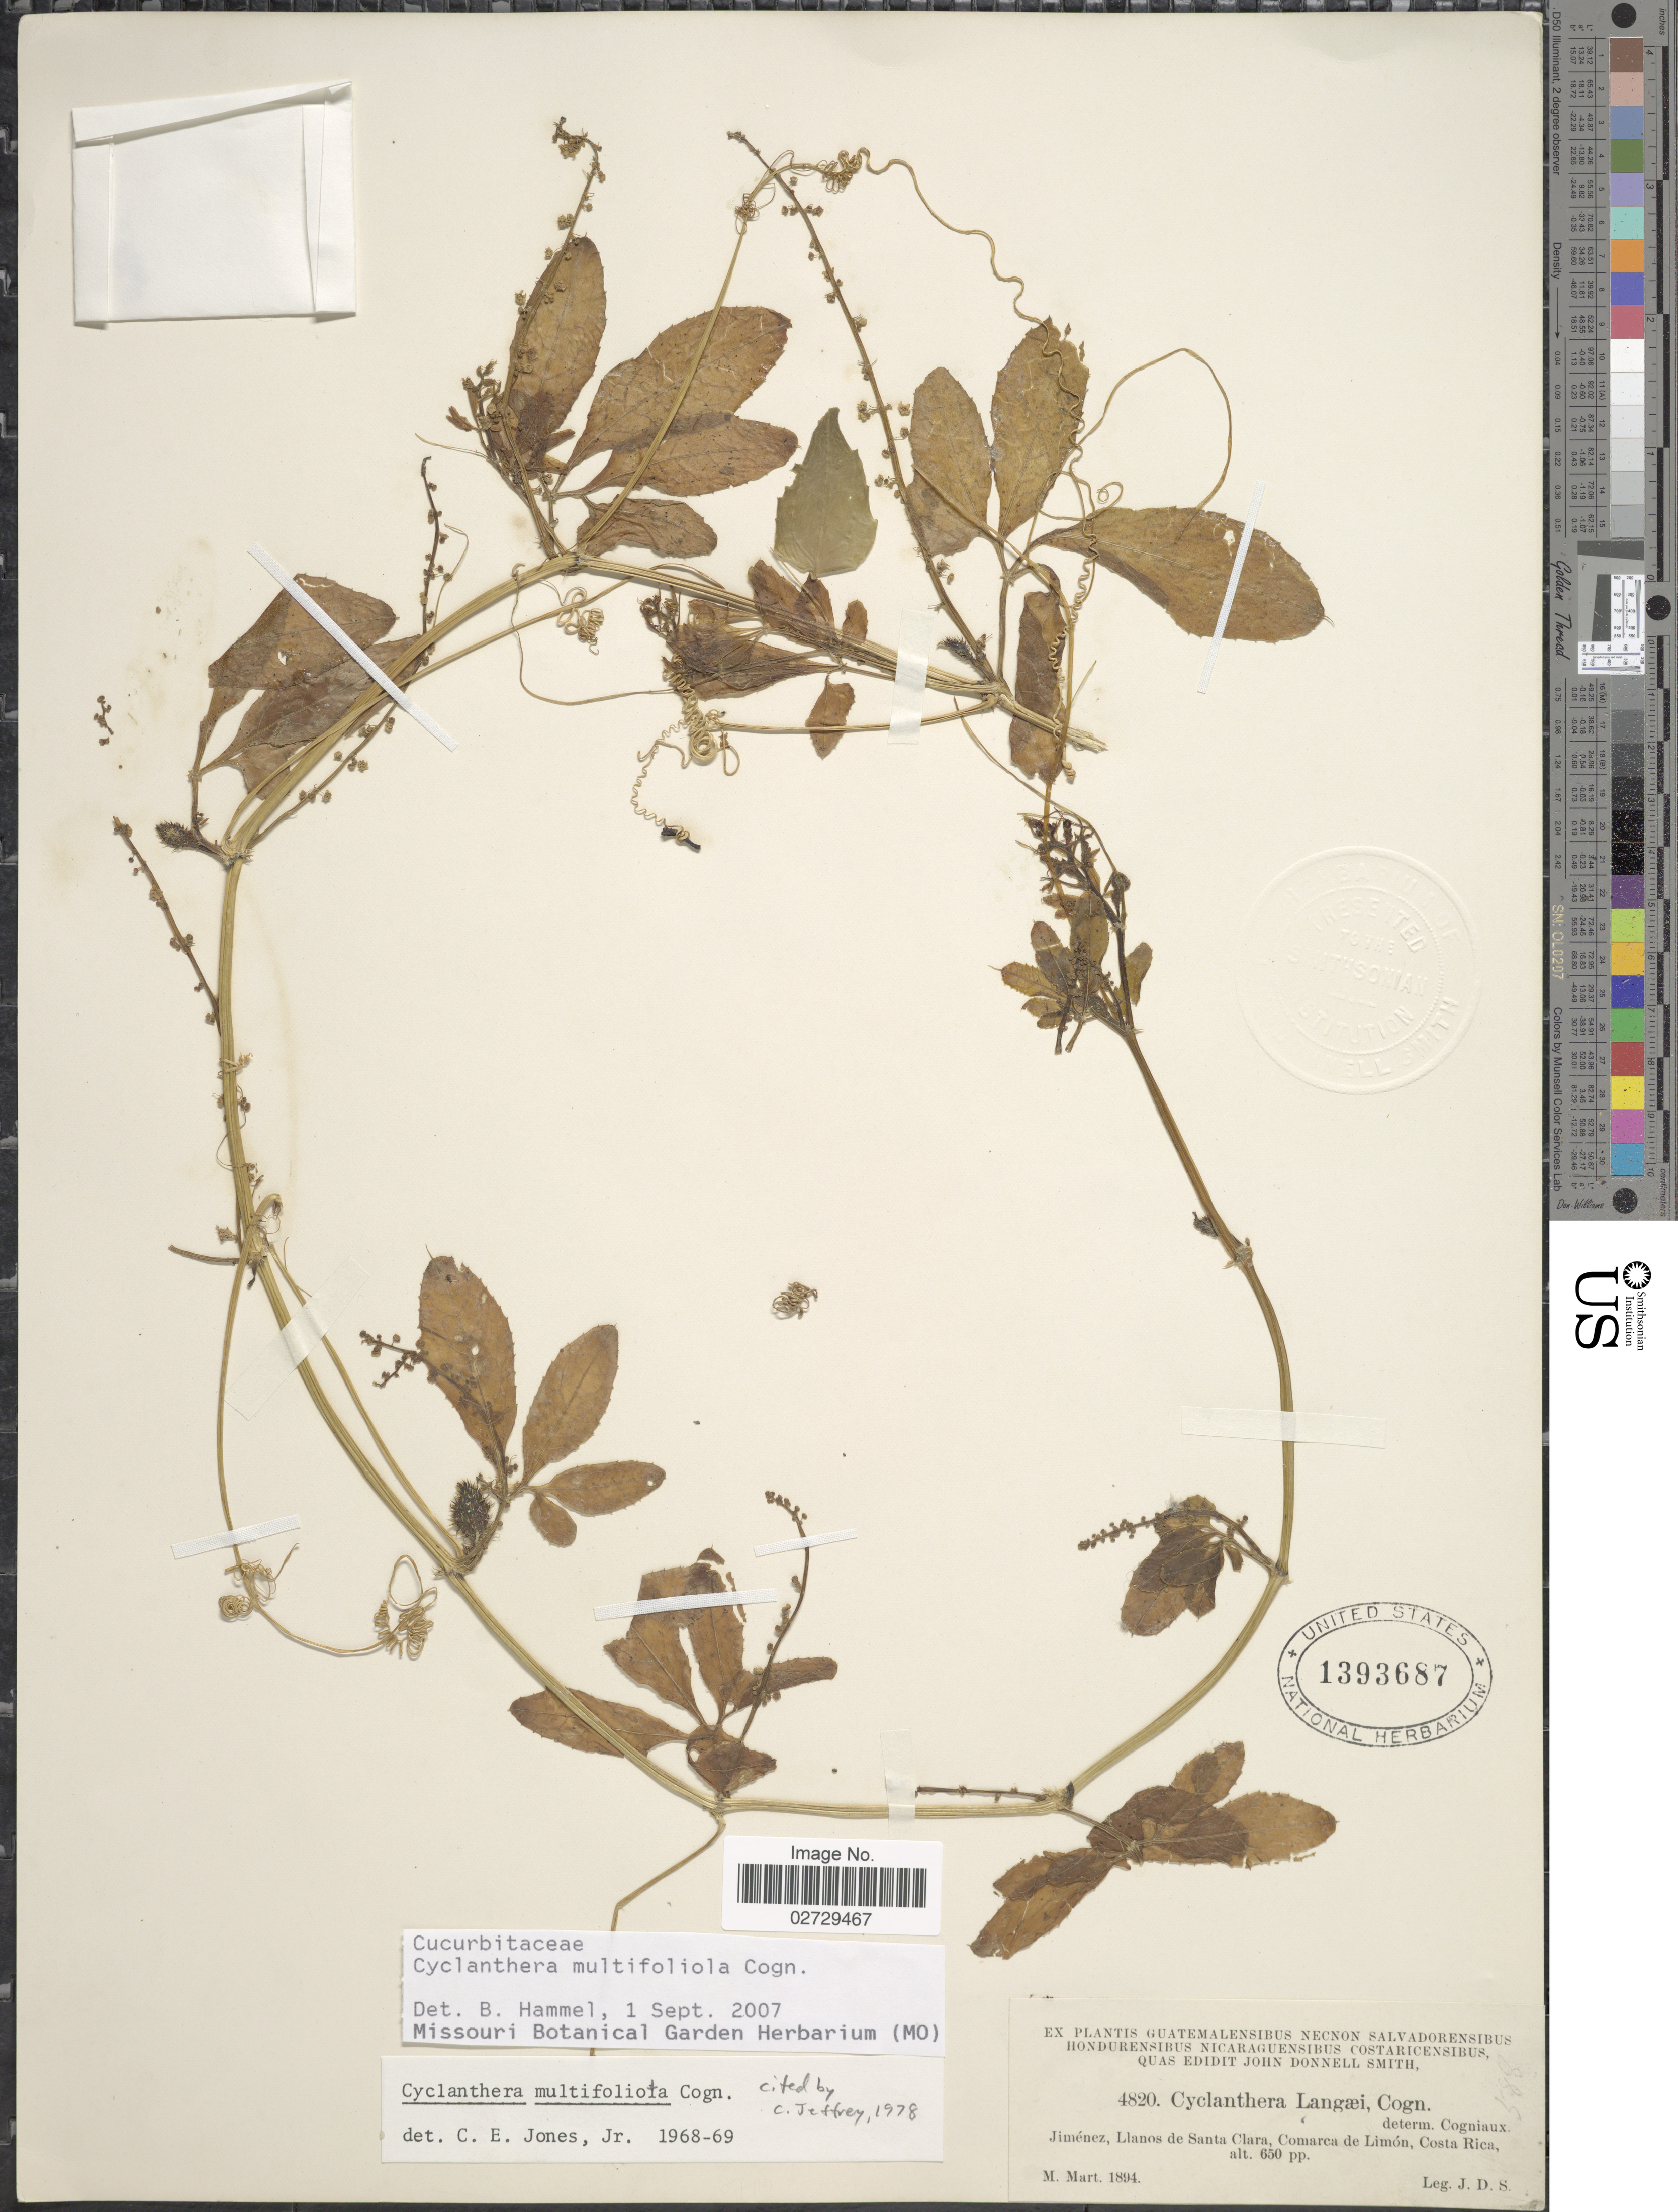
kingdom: Plantae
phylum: Tracheophyta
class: Magnoliopsida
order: Cucurbitales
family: Cucurbitaceae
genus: Cyclanthera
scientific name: Cyclanthera multifoliolata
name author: Cogn.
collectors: J. Donnell Smith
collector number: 4820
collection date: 1894-03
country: Costa Rica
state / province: Limón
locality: Jiménez, LLanos de Santa Clara, Comarca de Limón.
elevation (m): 198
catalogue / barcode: US 1393687